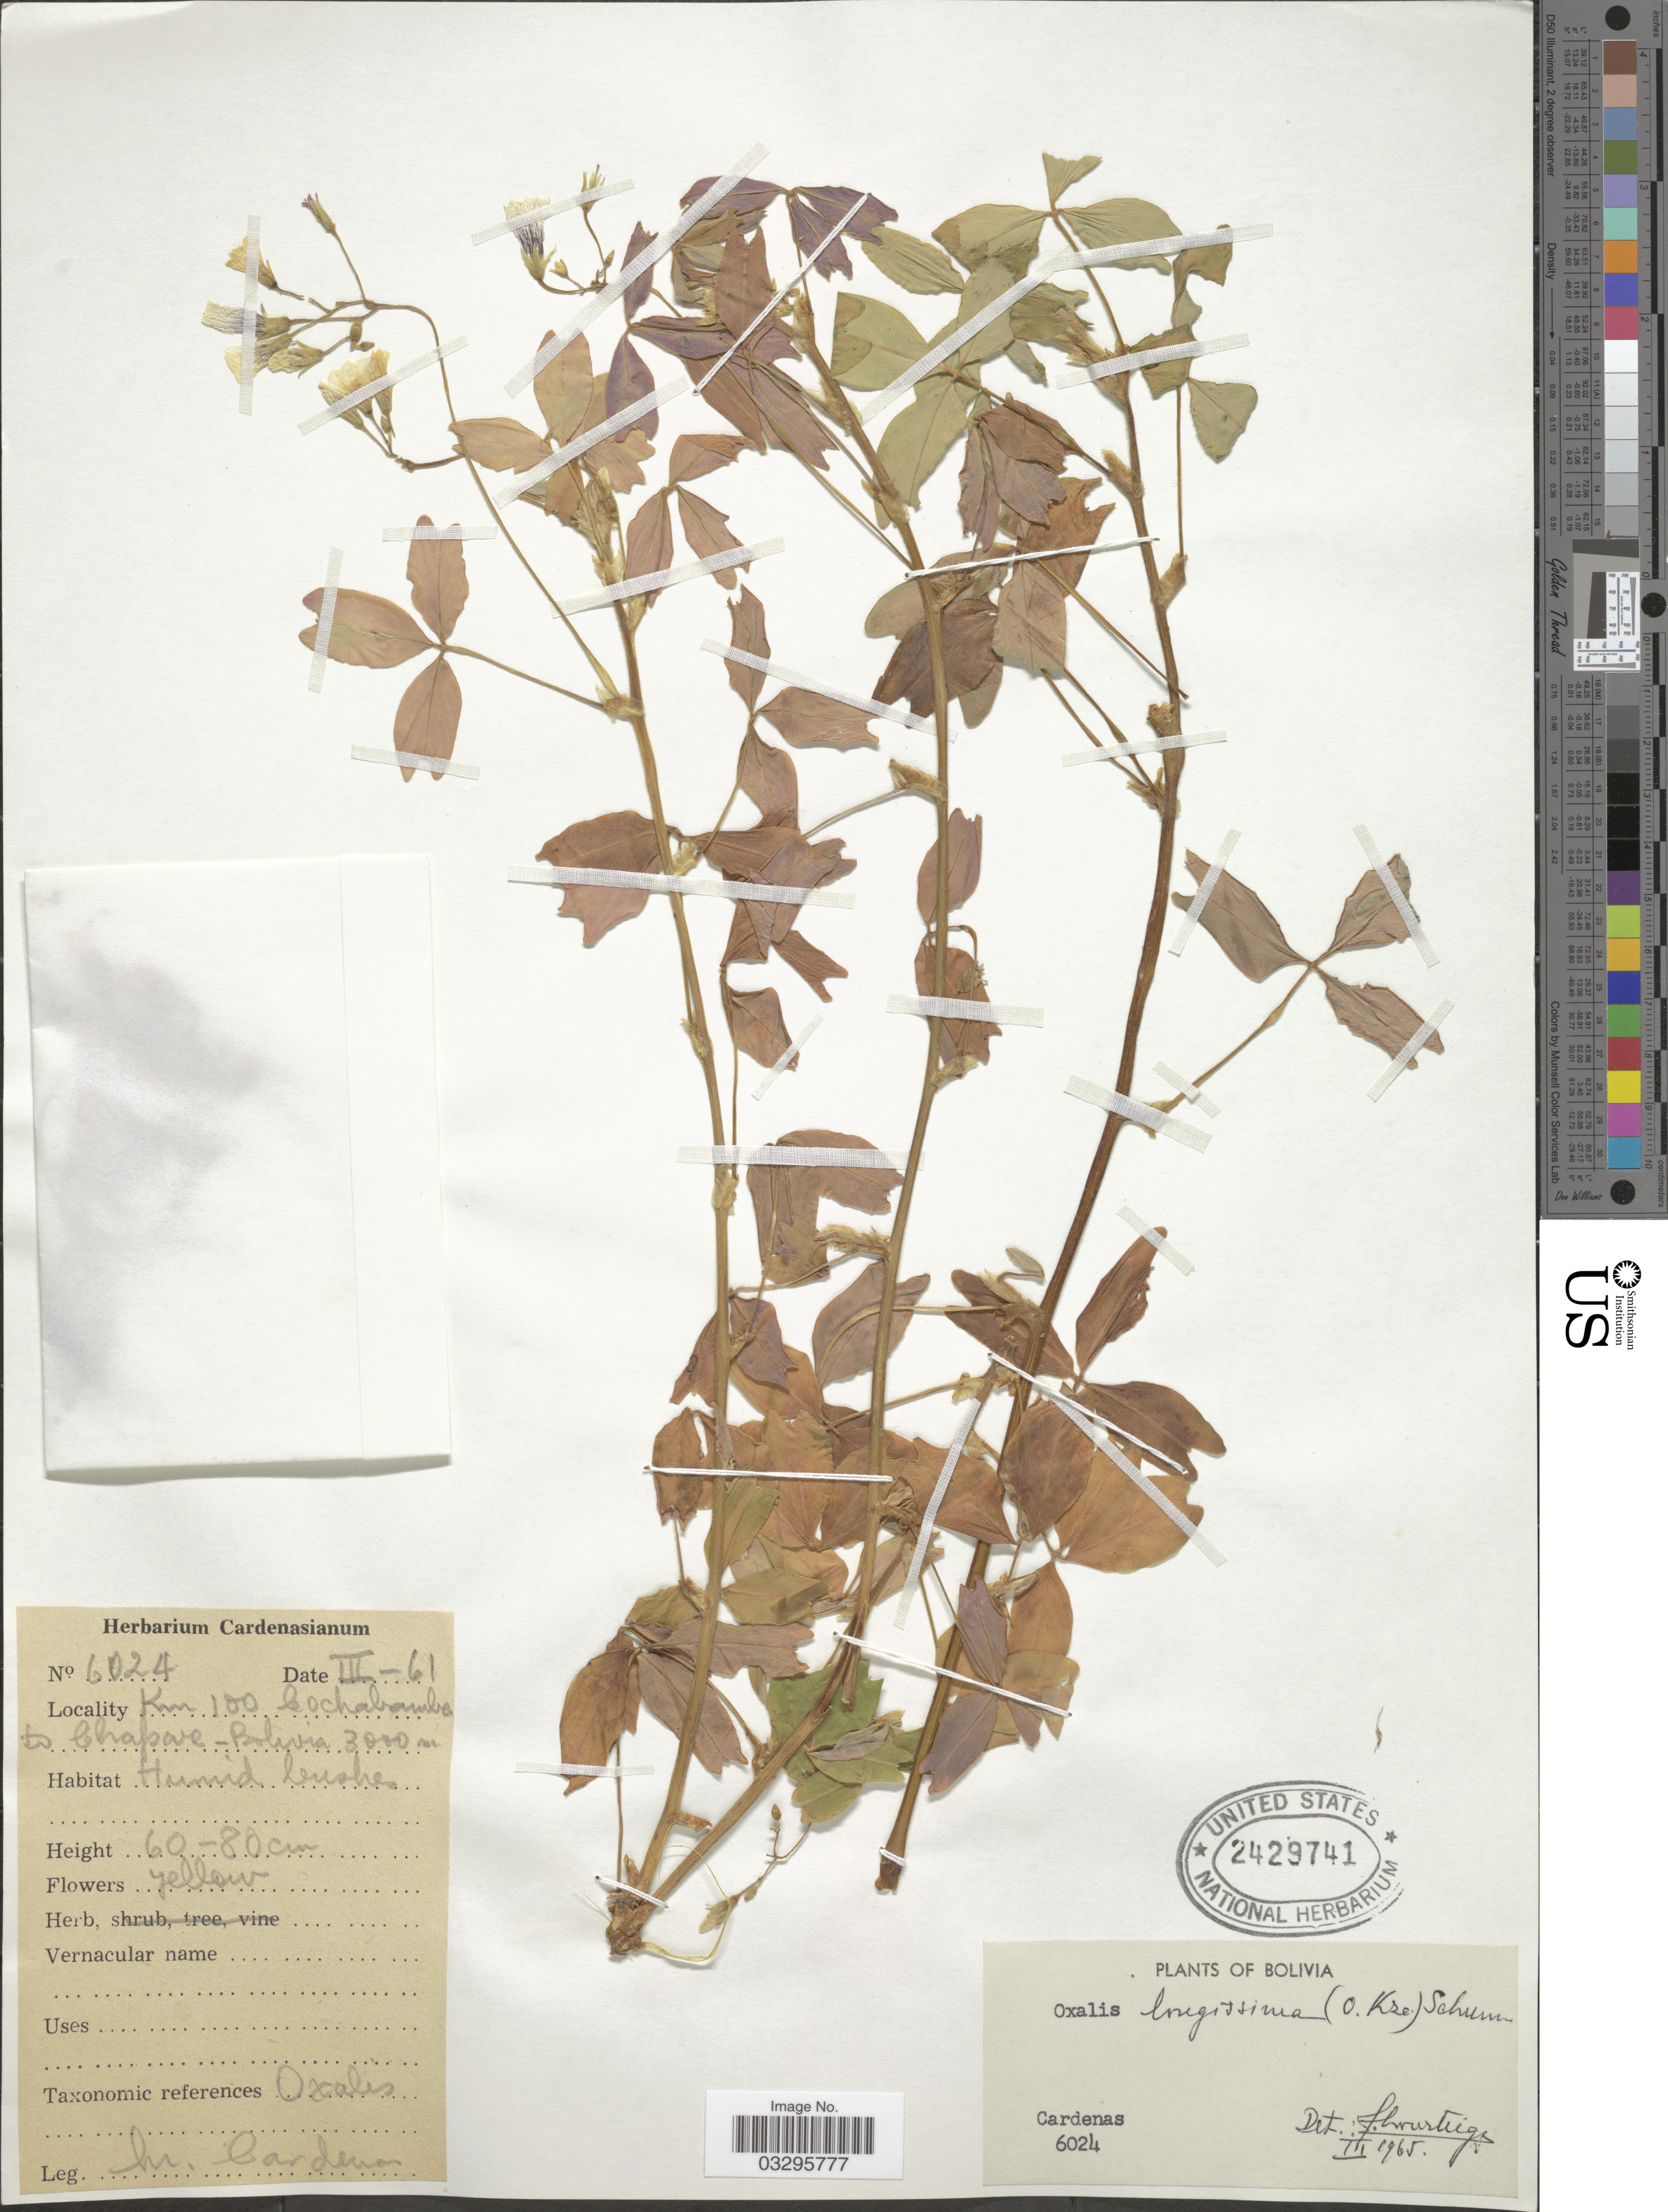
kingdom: Plantae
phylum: Tracheophyta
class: Magnoliopsida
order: Oxalidales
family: Oxalidaceae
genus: Oxalis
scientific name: Oxalis longissima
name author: (Kuntze) K. Schum.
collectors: M. Cárdenas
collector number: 6024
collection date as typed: Transcribed d/m/y: /3/61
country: Bolivia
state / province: Cochabamba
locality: Km 100 Cochabamba to Chapare.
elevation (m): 3000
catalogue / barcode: US 2429741